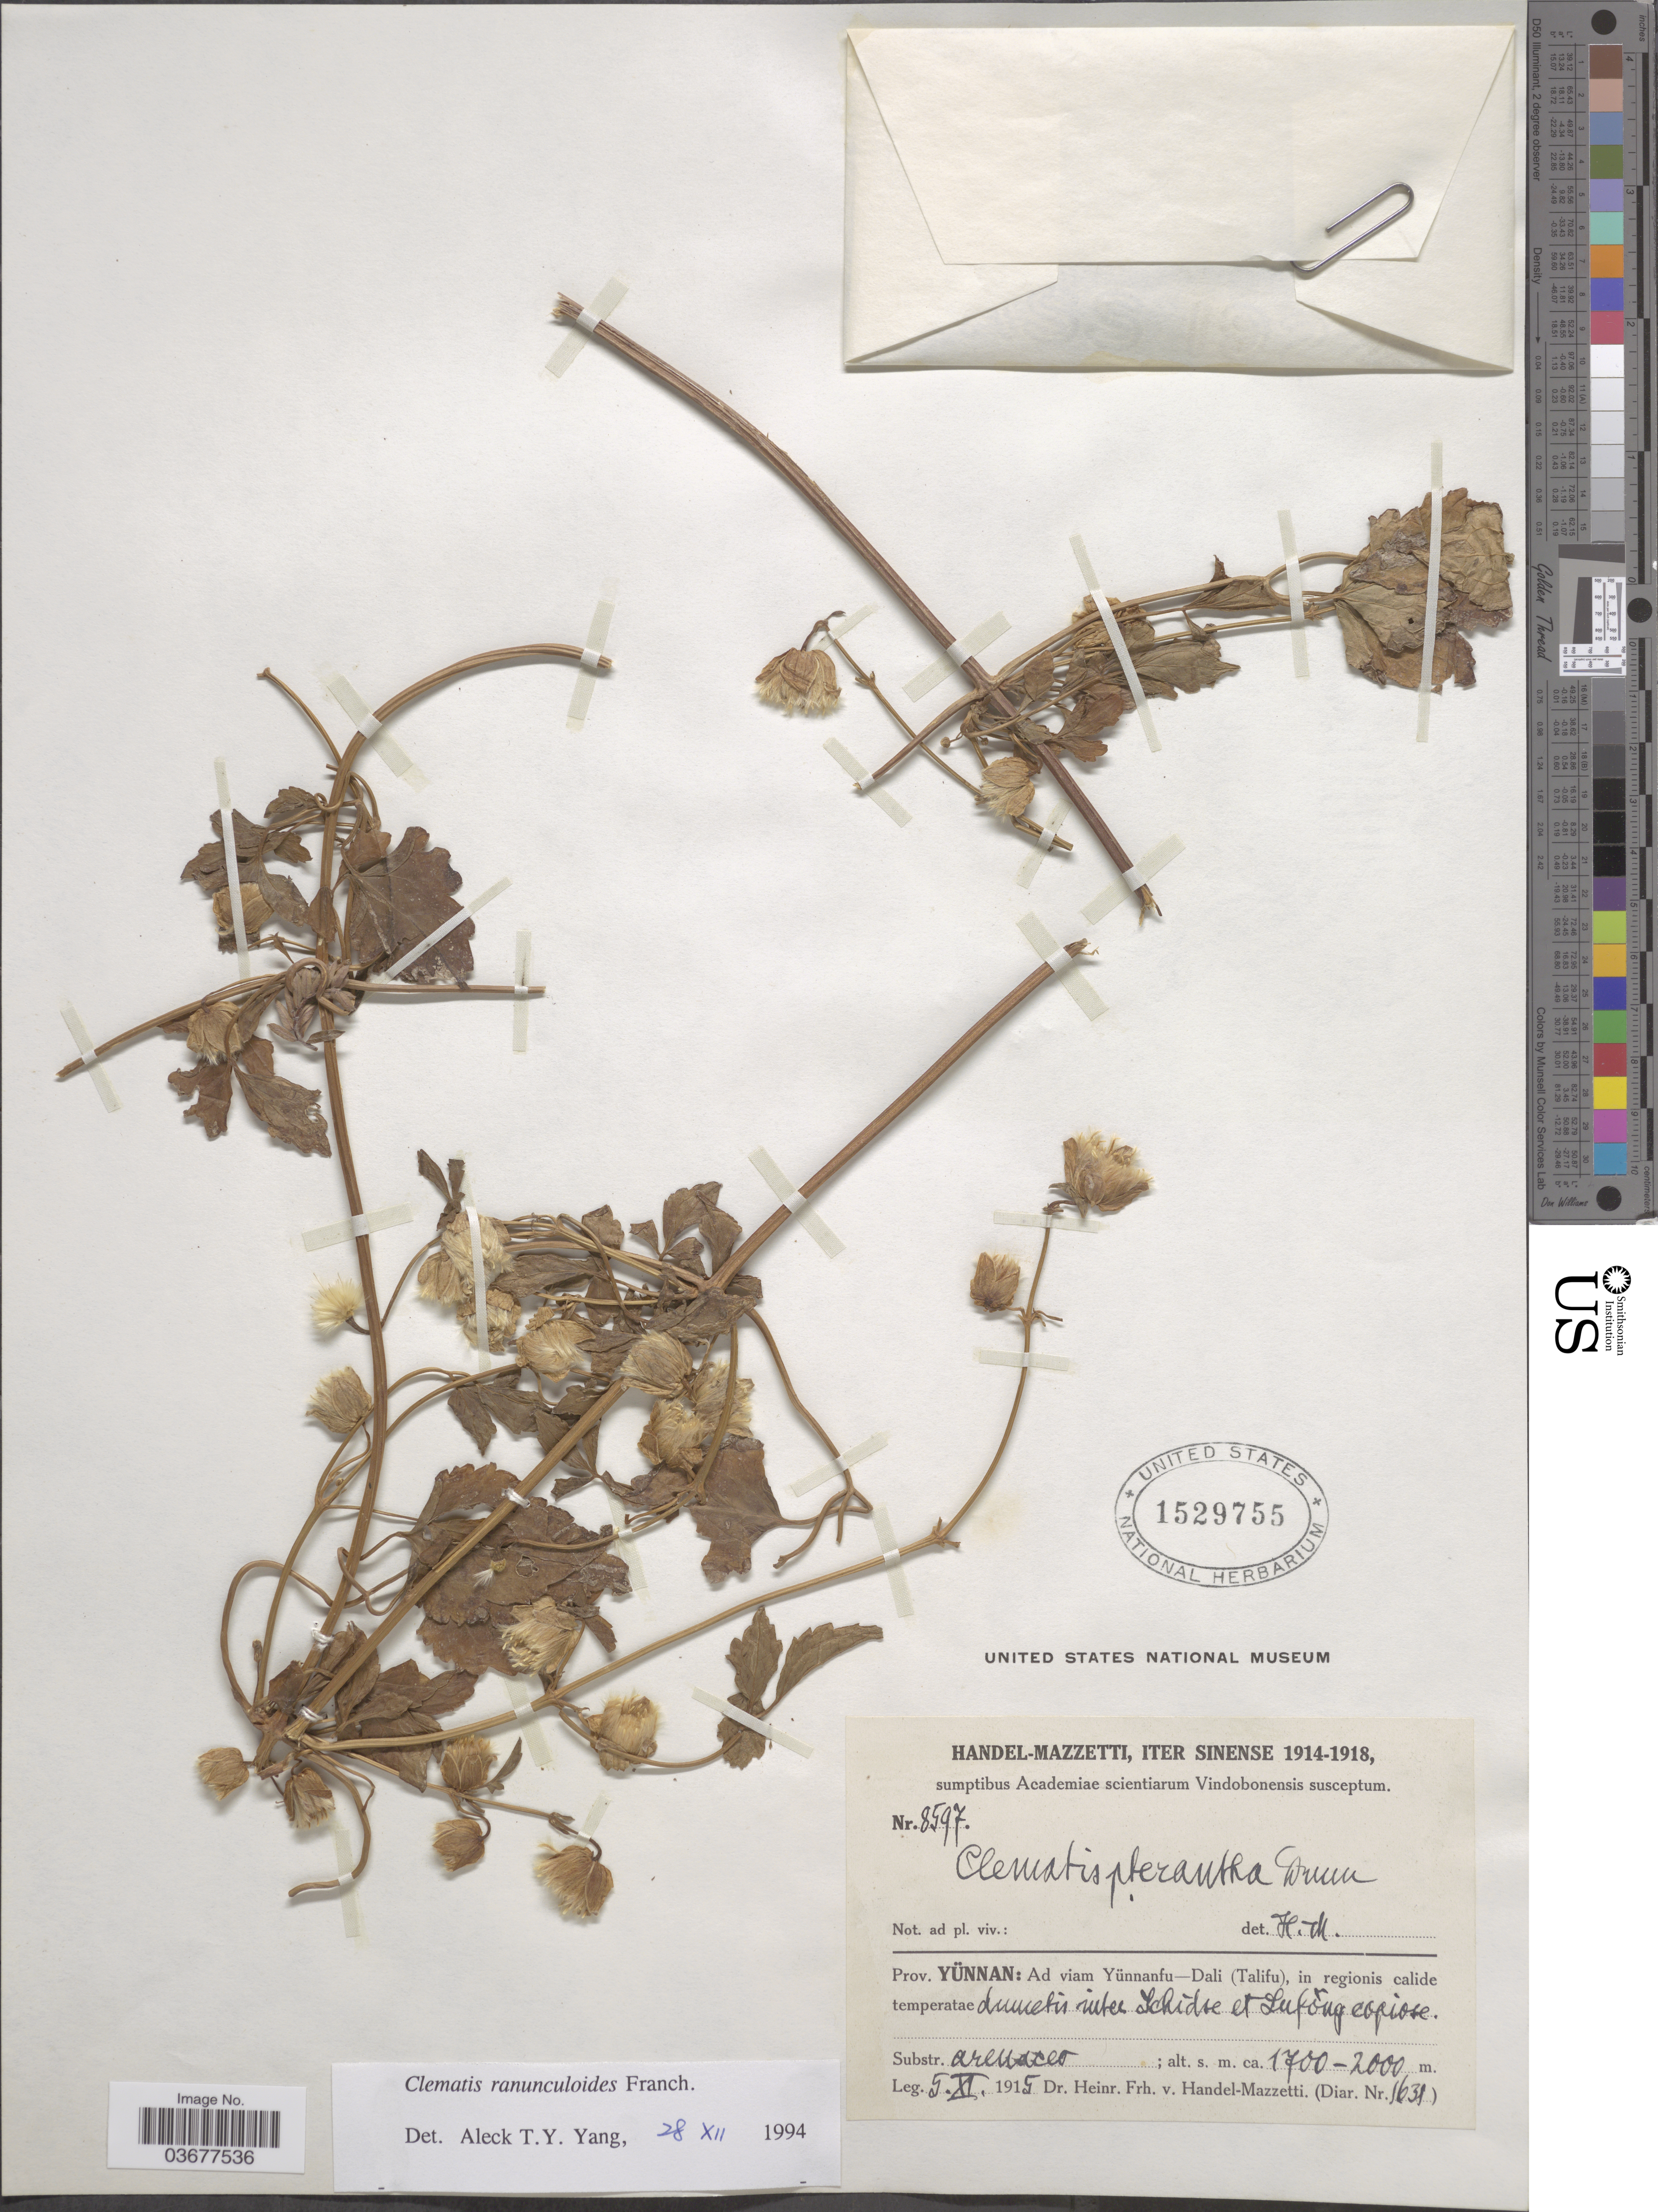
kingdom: Plantae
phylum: Tracheophyta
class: Magnoliopsida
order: Ranunculales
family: Ranunculaceae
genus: Clematis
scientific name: Clematis ranunculoides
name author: Franch.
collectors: H. Handel-Mazzetti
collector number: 8597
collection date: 1915-11-05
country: China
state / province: Yunnan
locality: Ad viam Yünnanfu-Dali (Talifu), in regionis calide temperatae dumetis inter Lchidse [interpreted] et Lufong [interpreted] copiose [interpreted].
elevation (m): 1700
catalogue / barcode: US 1529755